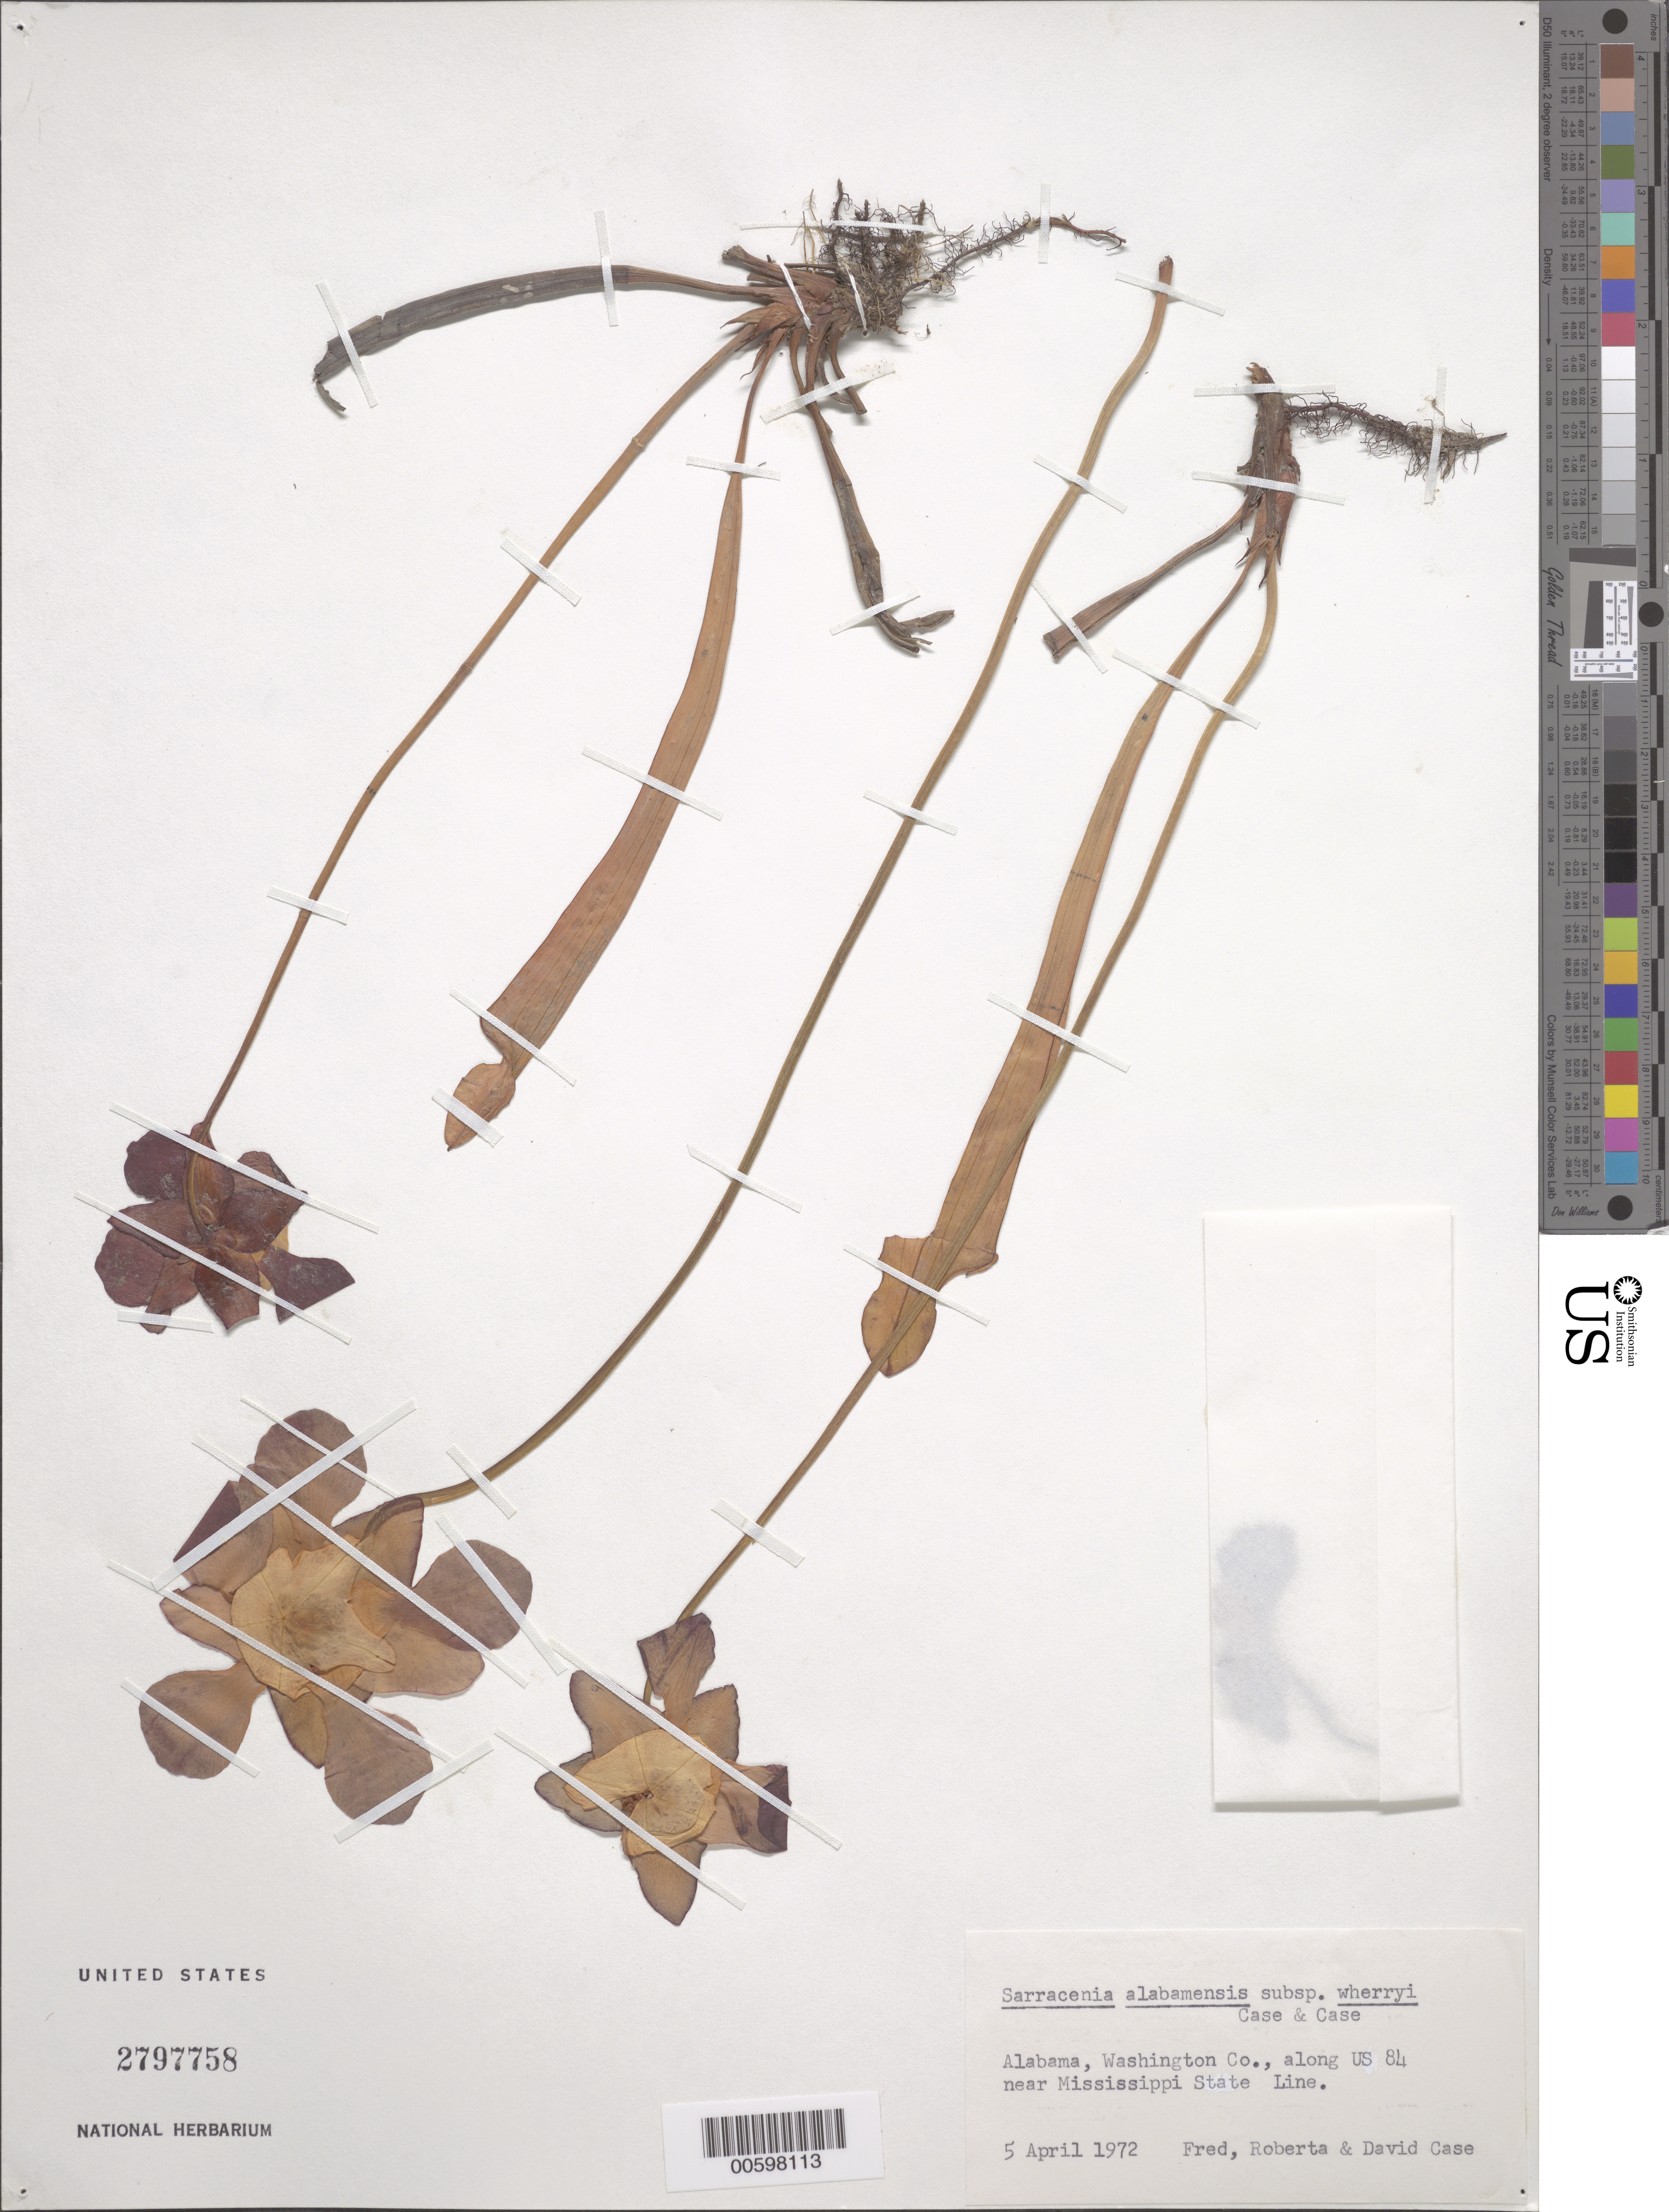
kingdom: Plantae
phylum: Tracheophyta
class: Magnoliopsida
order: Ericales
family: Sarraceniaceae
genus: Sarracenia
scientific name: Sarracenia wherryi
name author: Mellichamp & Trexler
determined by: Trexler, Carson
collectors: F. Case, R. Case & D. Case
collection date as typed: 05 Apr 1972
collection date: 1972-04-05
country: United States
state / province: Alabama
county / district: Washington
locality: Along US 84 near MS state line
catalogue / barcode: US 2797758